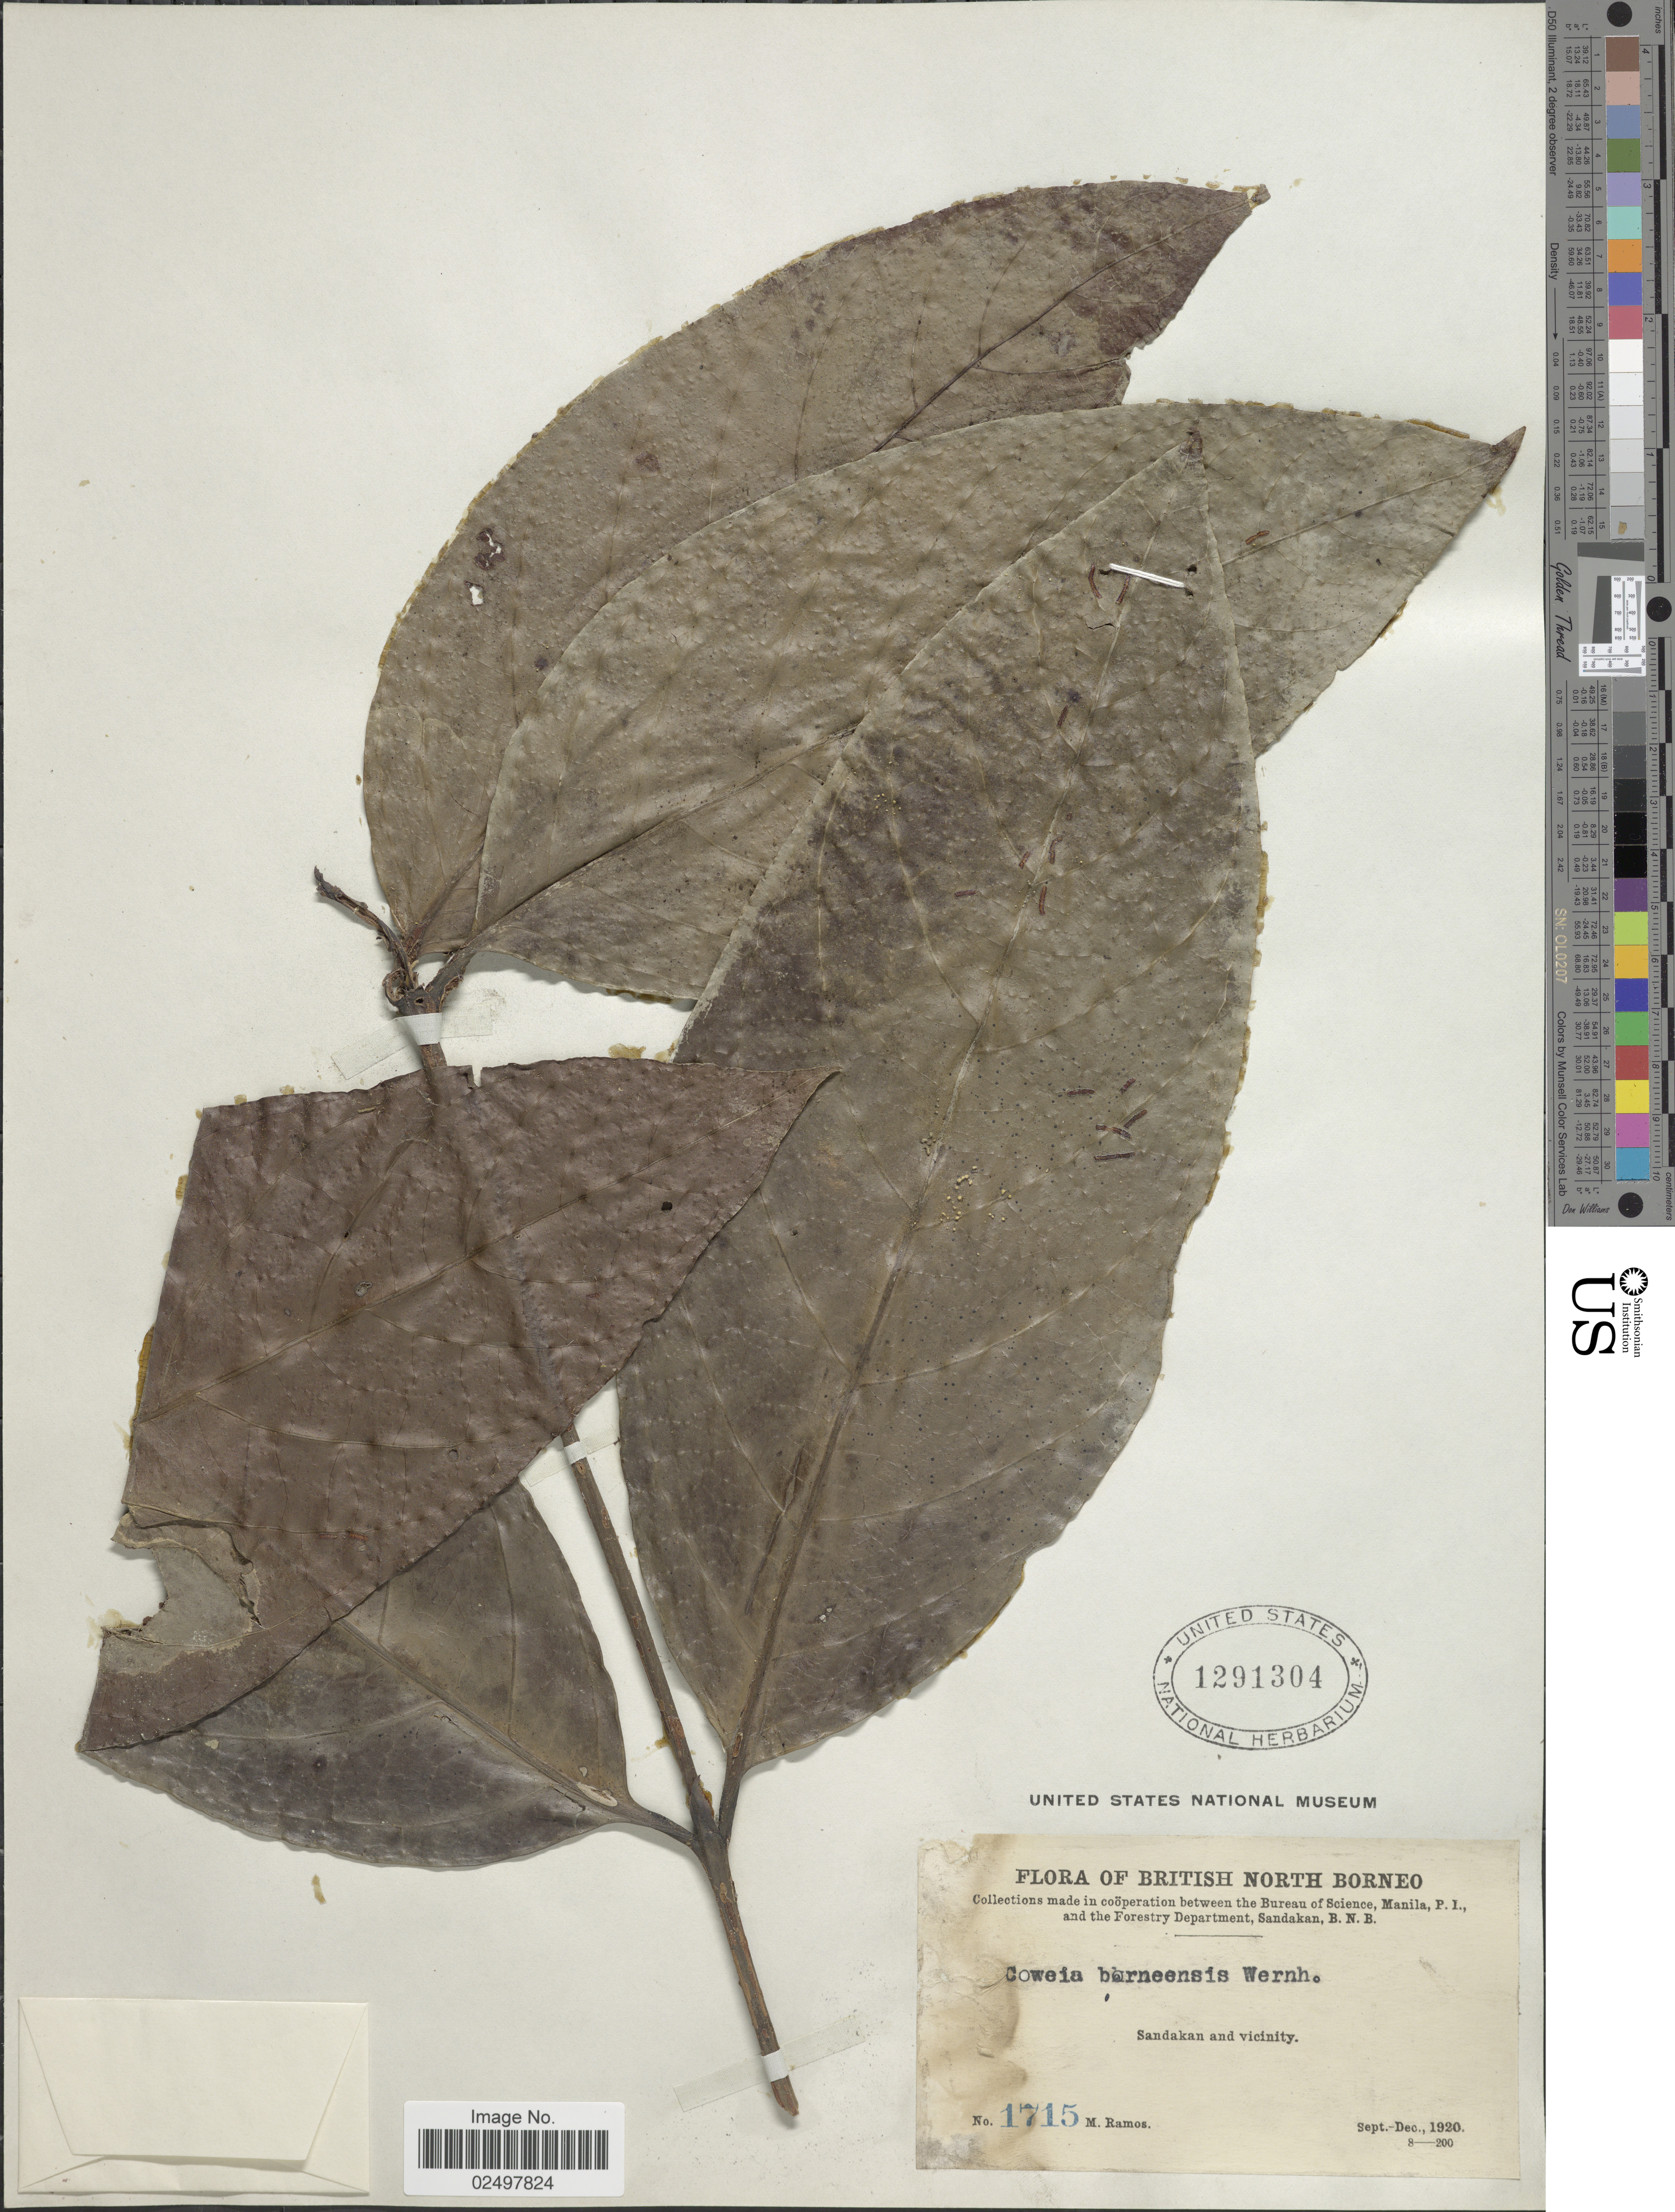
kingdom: Plantae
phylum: Tracheophyta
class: Magnoliopsida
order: Gentianales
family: Rubiaceae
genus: Cowiea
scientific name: Cowiea borneensis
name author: Wernham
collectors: M. Ramos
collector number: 1715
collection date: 1920-09/1920-12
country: Malaysia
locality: British North Borneo, Sandakan and vicinity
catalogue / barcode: US 1291304